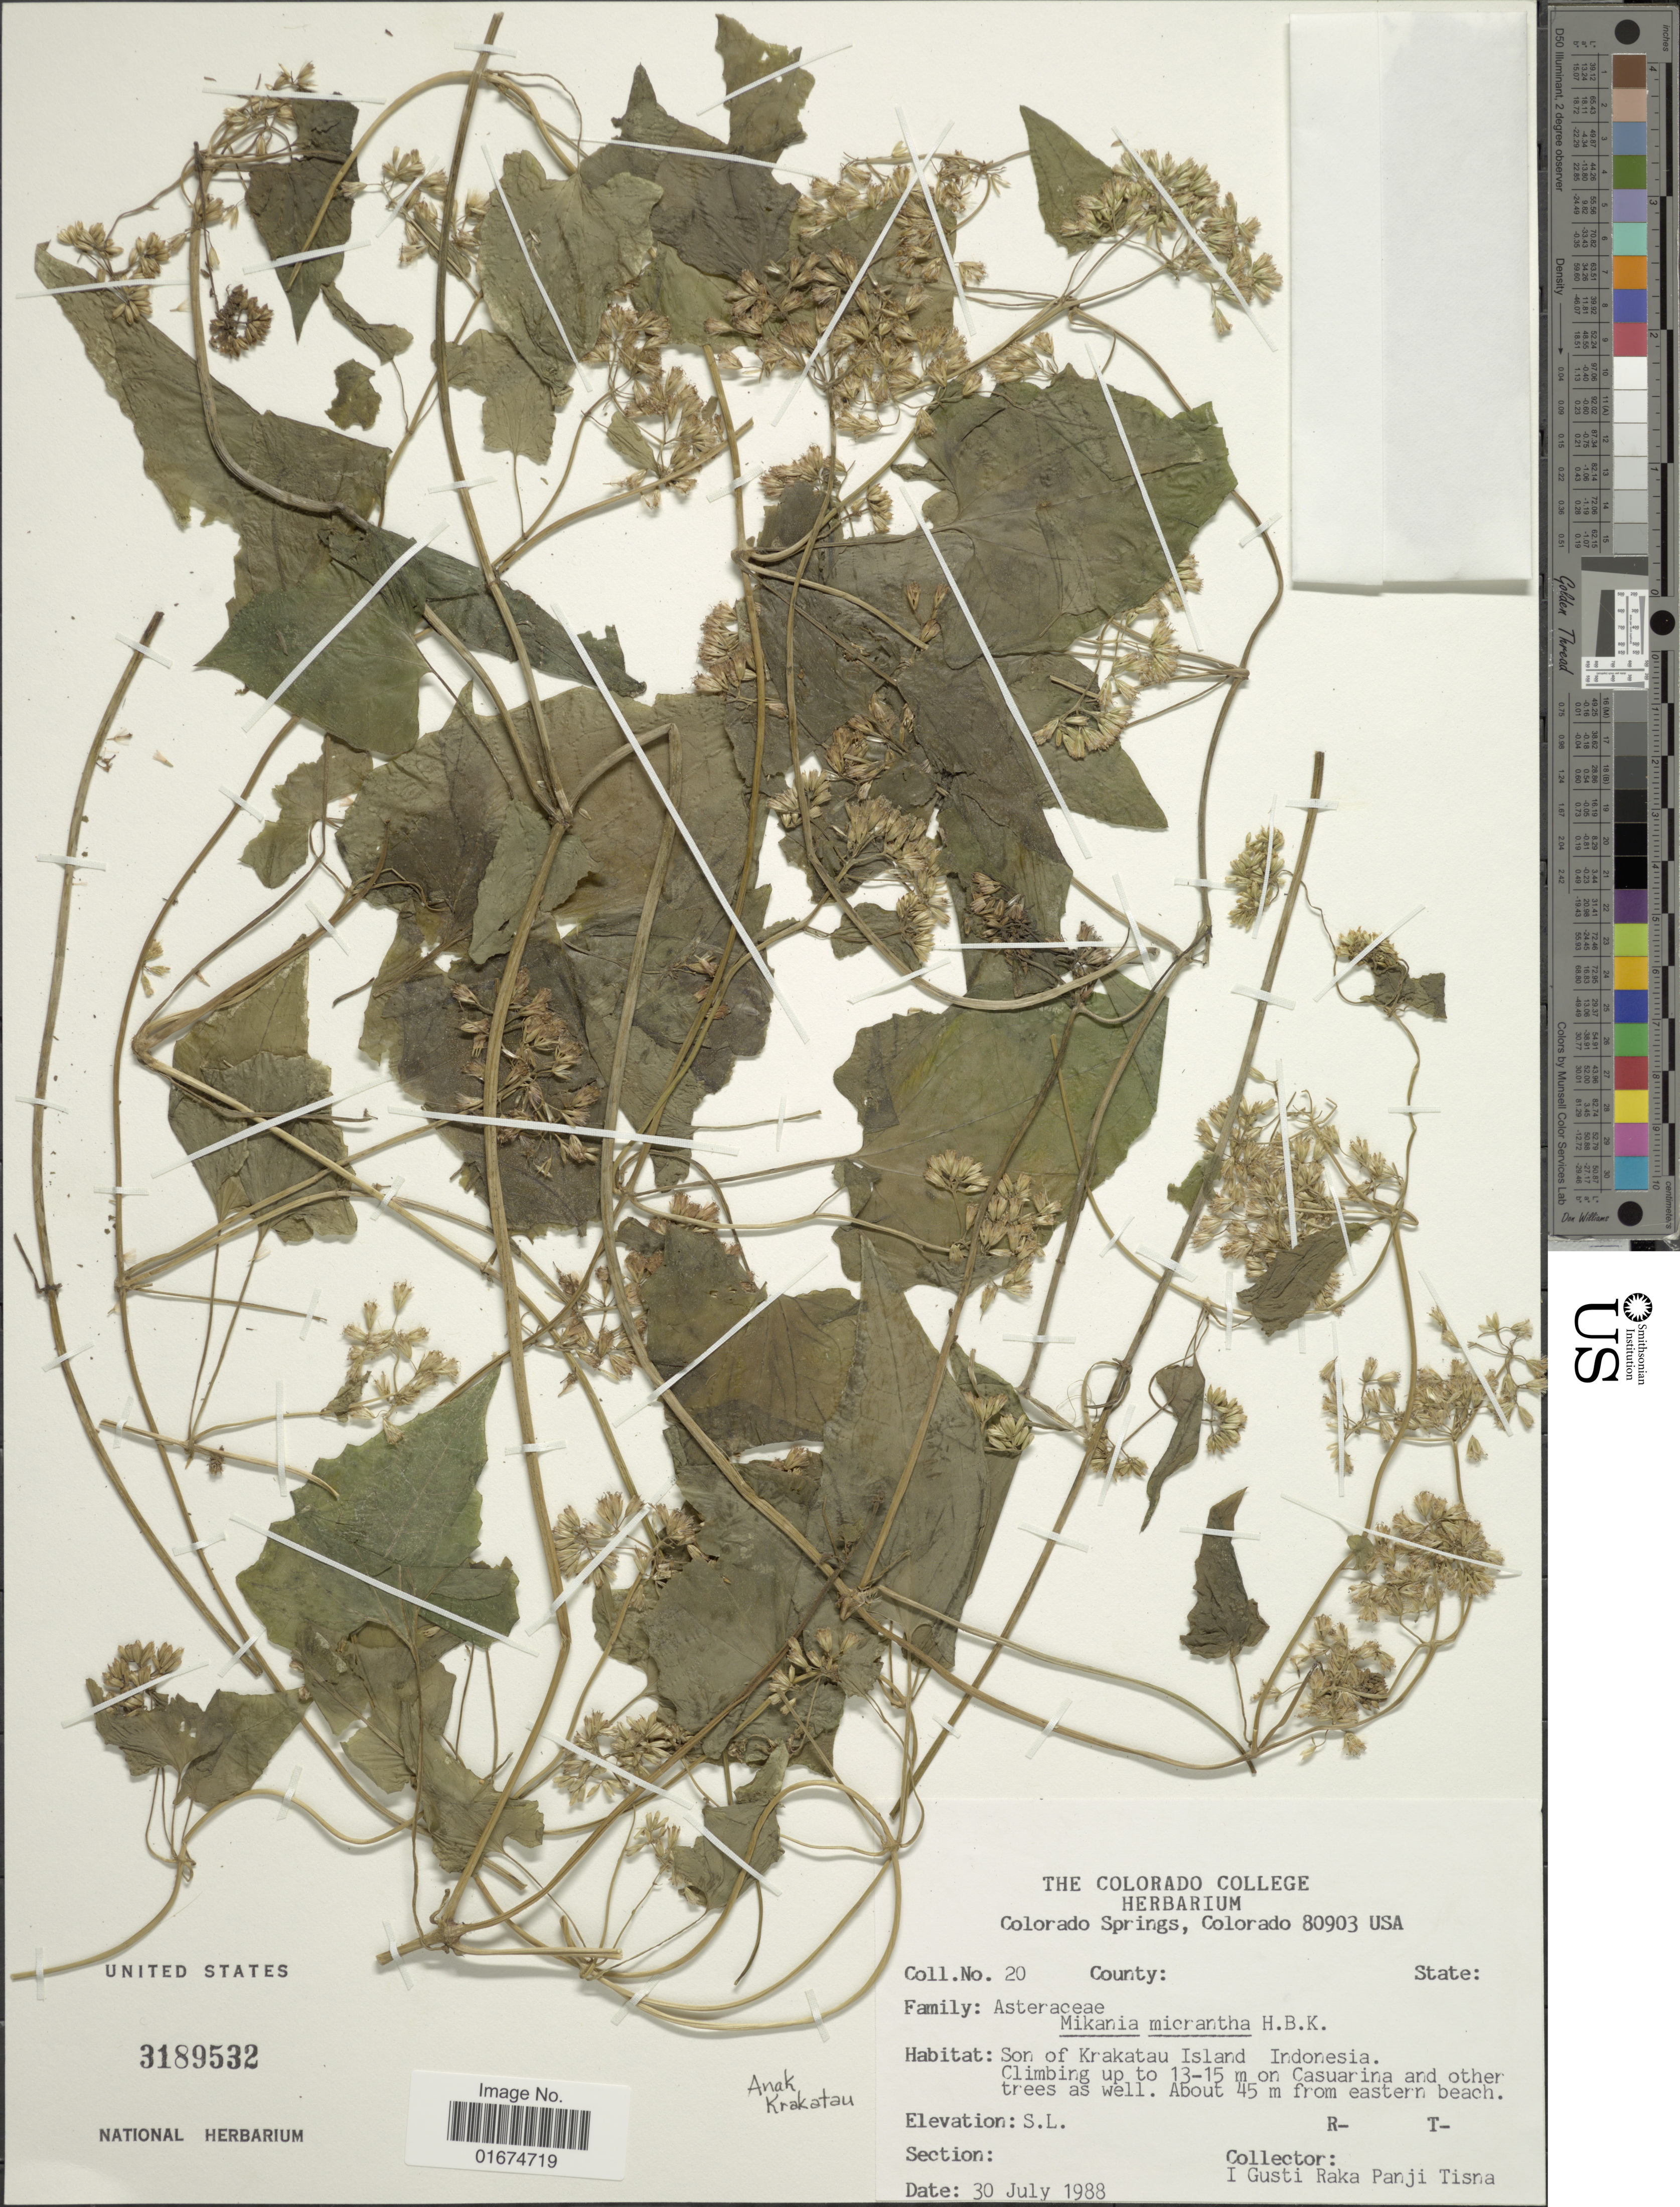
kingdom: Plantae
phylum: Tracheophyta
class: Magnoliopsida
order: Asterales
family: Asteraceae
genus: Mikania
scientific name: Mikania micrantha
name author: Kunth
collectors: I Gusti Raka Panji Tisna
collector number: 20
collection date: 1988-07-30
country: Indonesia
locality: Son of Krakatau Island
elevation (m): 45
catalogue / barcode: US 3189532